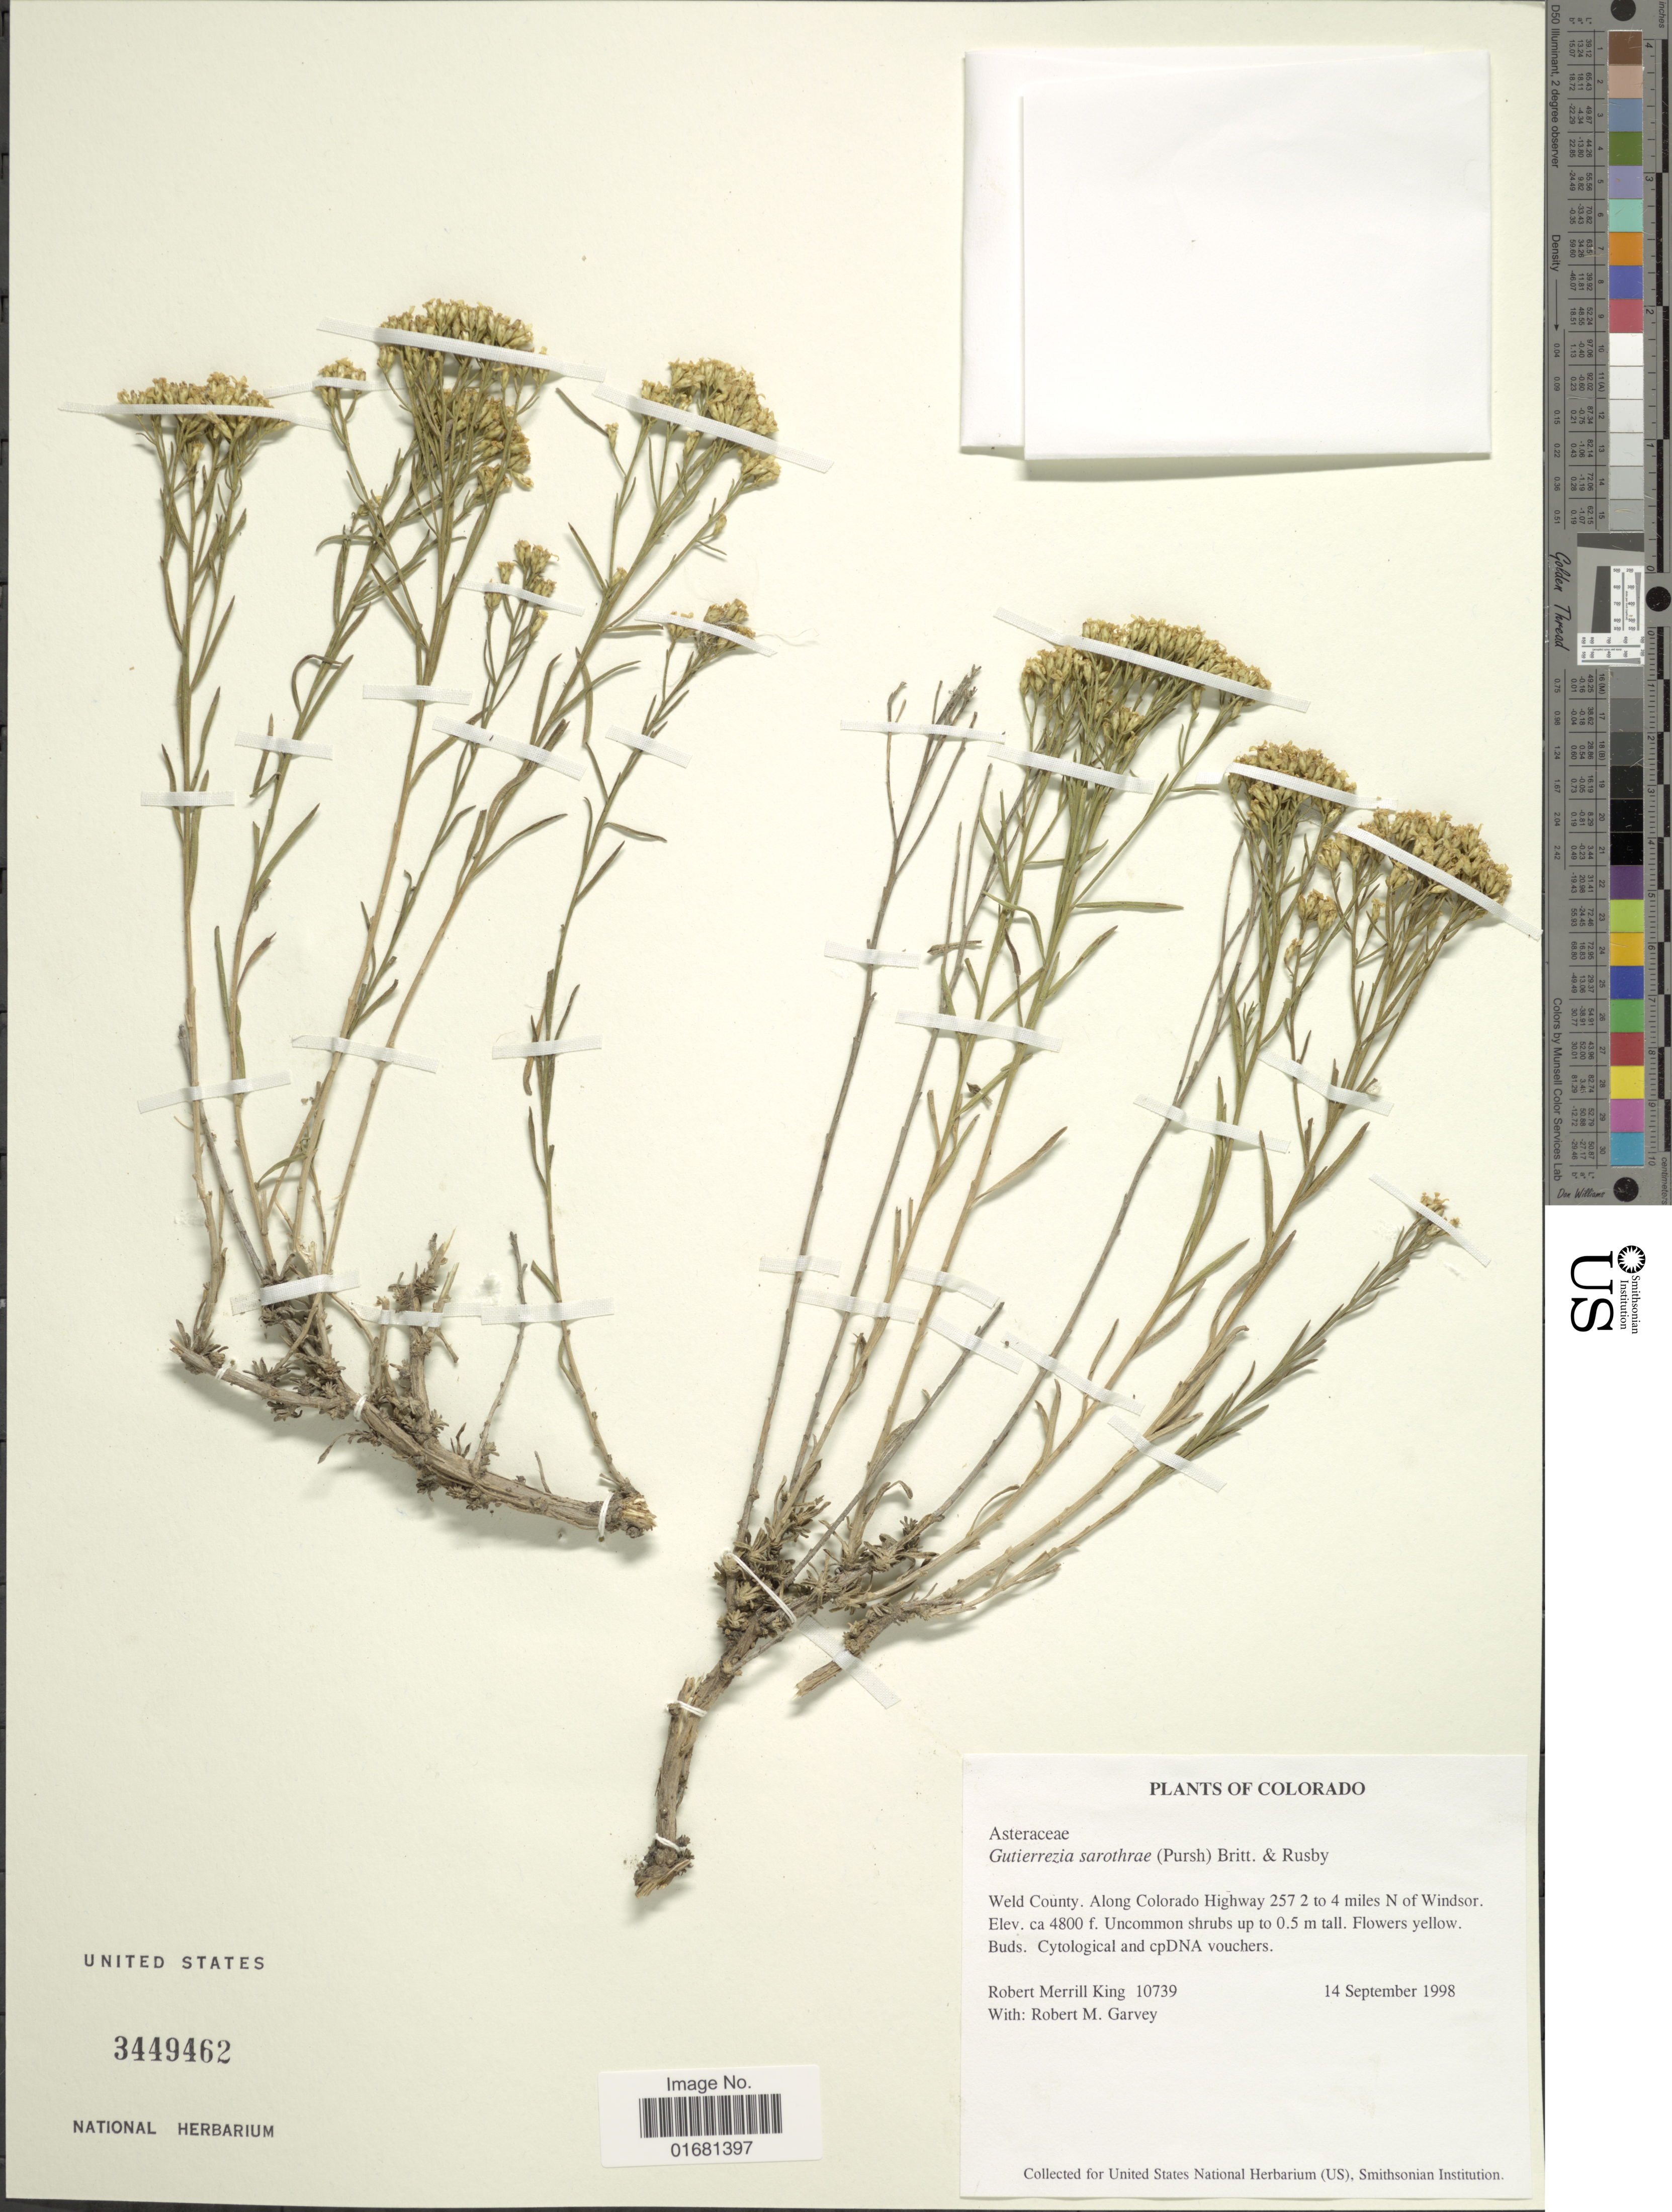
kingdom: Plantae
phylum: Tracheophyta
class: Magnoliopsida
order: Asterales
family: Asteraceae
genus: Gutierrezia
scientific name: Gutierrezia sarothrae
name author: (Pursh) Britton & Rusby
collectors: R. M. King & R. Garvey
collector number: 10739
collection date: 1998-09-14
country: United States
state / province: Colorado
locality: Colorado. Weld County. Along Colorado Highway 257 2 to 4 miles N of Windsor.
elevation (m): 1463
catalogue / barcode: US 3449462